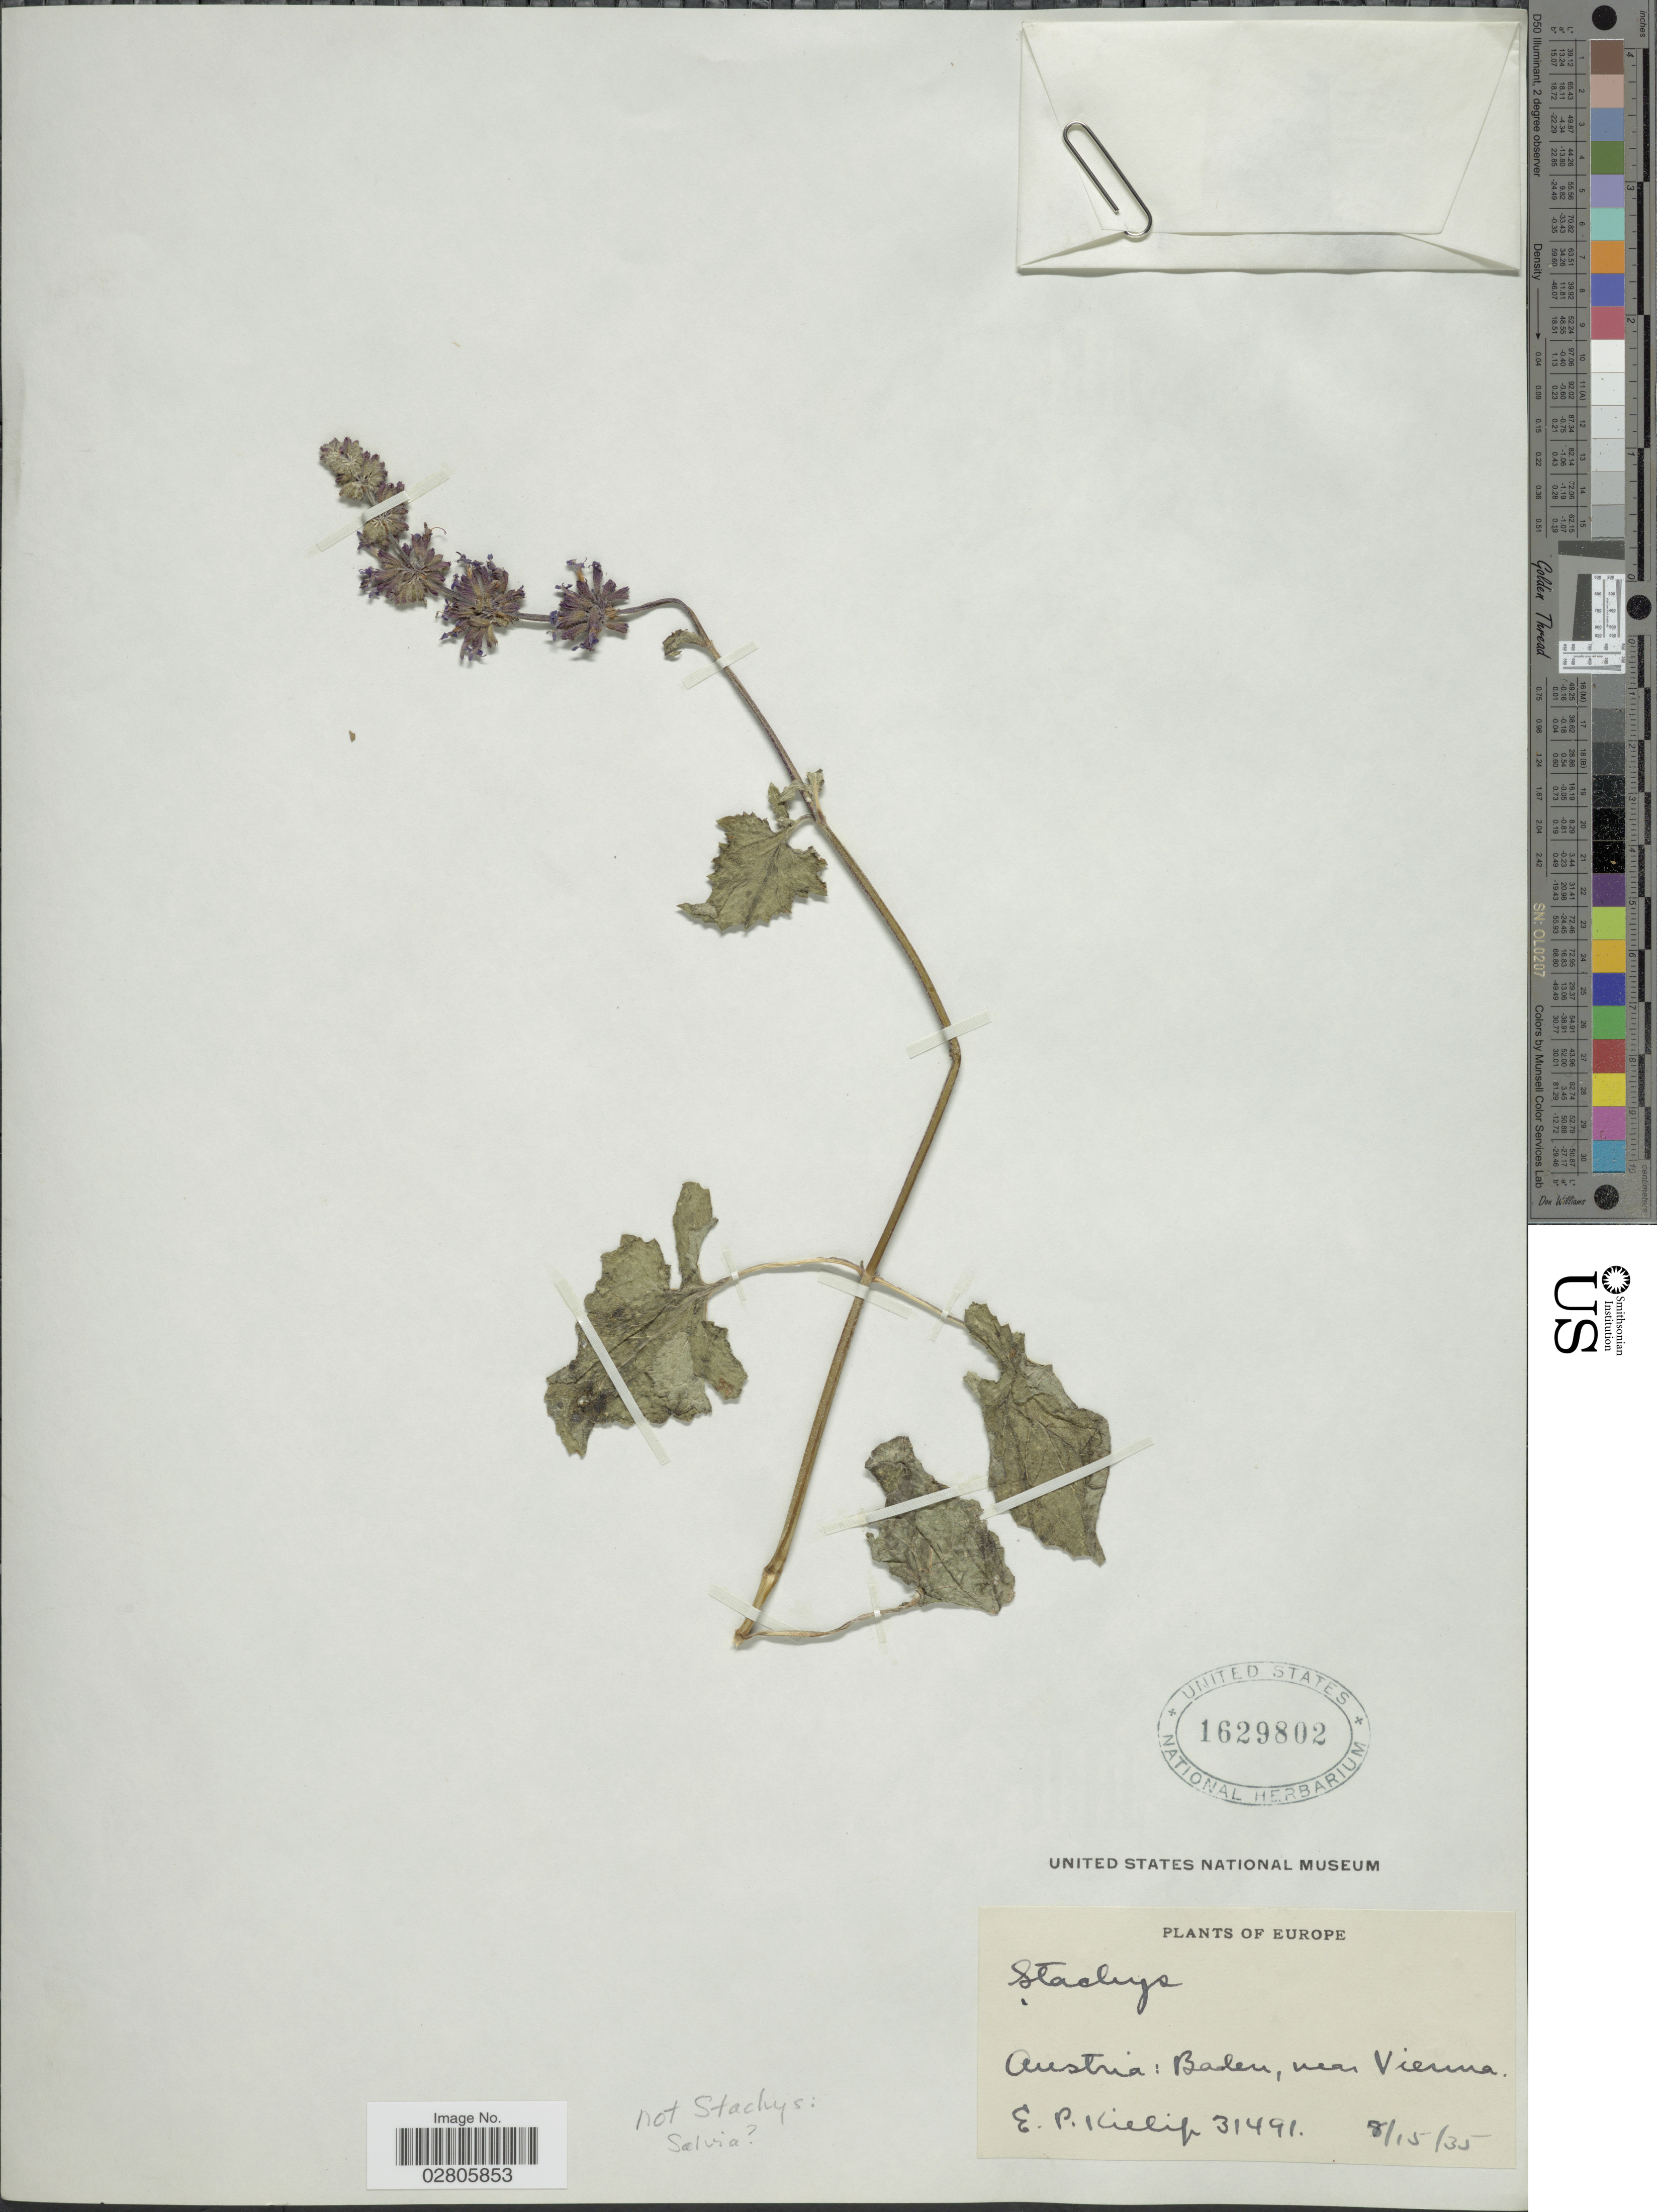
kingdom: Plantae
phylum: Tracheophyta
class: Magnoliopsida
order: Lamiales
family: Lamiaceae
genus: Salvia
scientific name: Salvia sp.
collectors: E. P. Killip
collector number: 31491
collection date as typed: Transcribed d/m/y: 15/8/35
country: Austria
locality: Austria: Baden, near Vienna.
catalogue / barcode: US 1629802